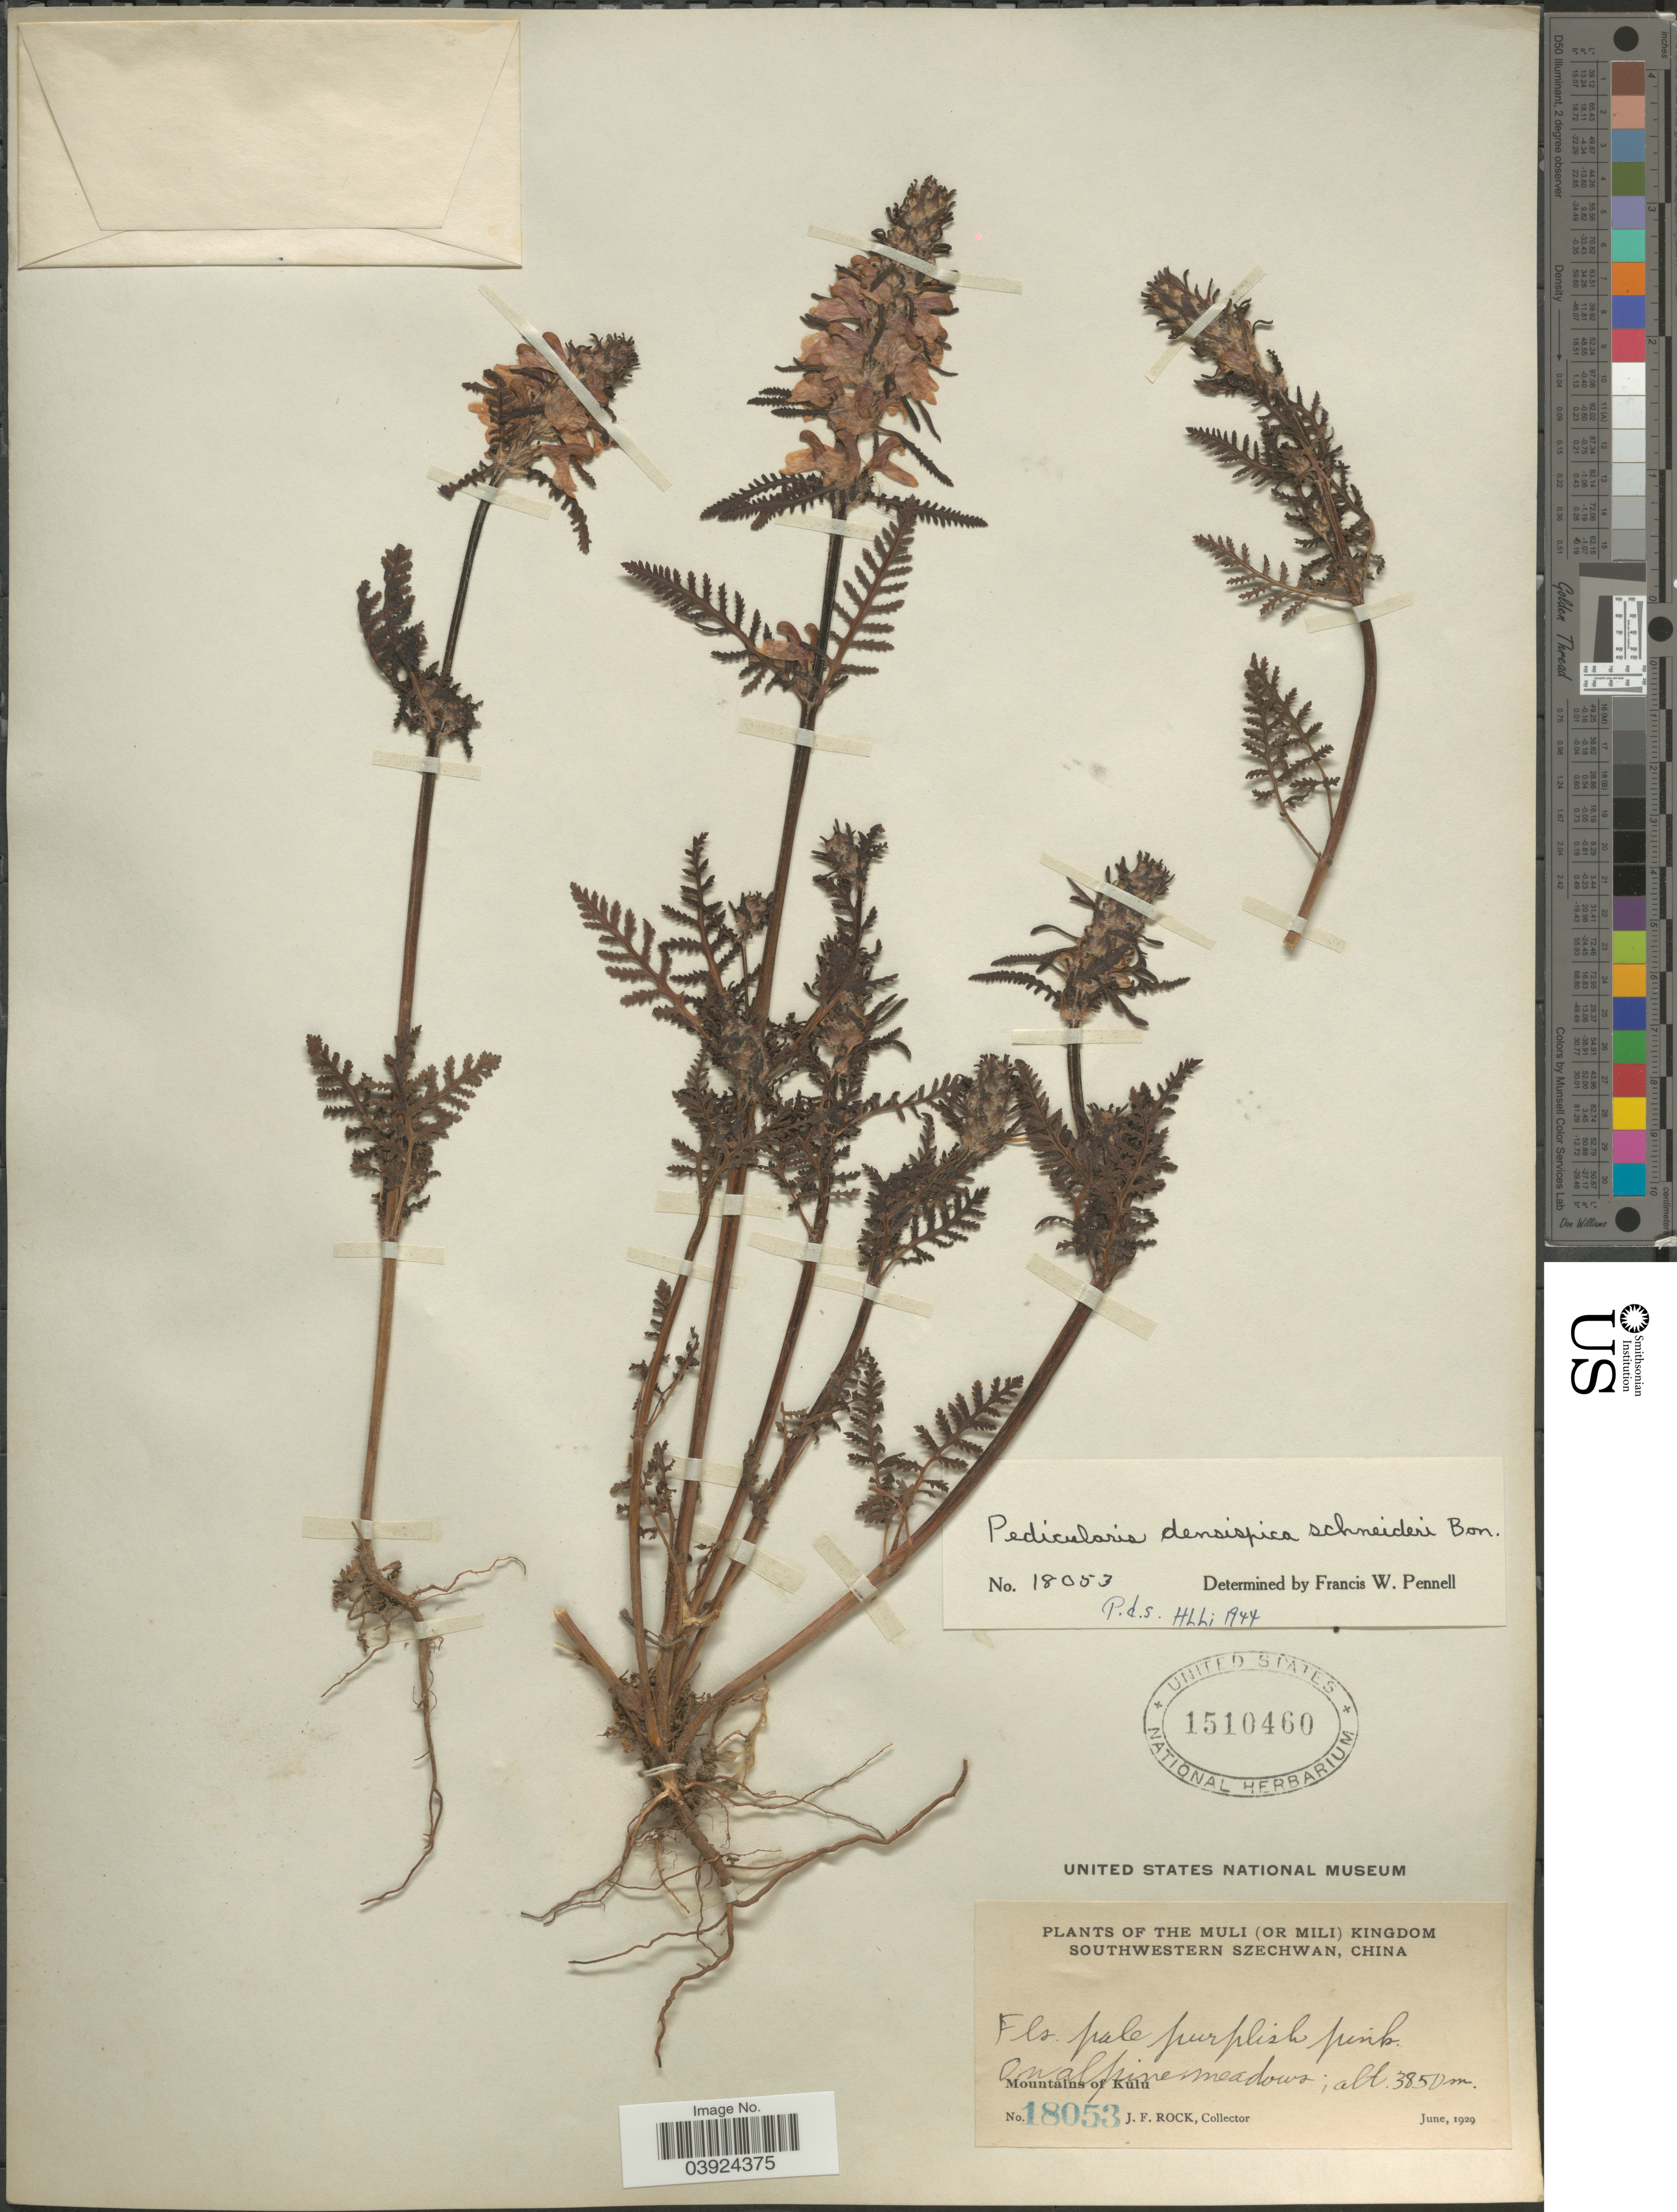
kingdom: Plantae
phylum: Tracheophyta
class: Magnoliopsida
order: Lamiales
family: Orobanchaceae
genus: Pedicularis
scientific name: Pedicularis densispica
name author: Franch. ex Maxim.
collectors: J. Rock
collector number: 18053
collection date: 1929-06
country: China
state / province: Sichuan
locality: The Muli (or Mili) Kingdom, Southwestern Szechwan. Mountains of Kulu.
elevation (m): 3850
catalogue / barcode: US 1510460